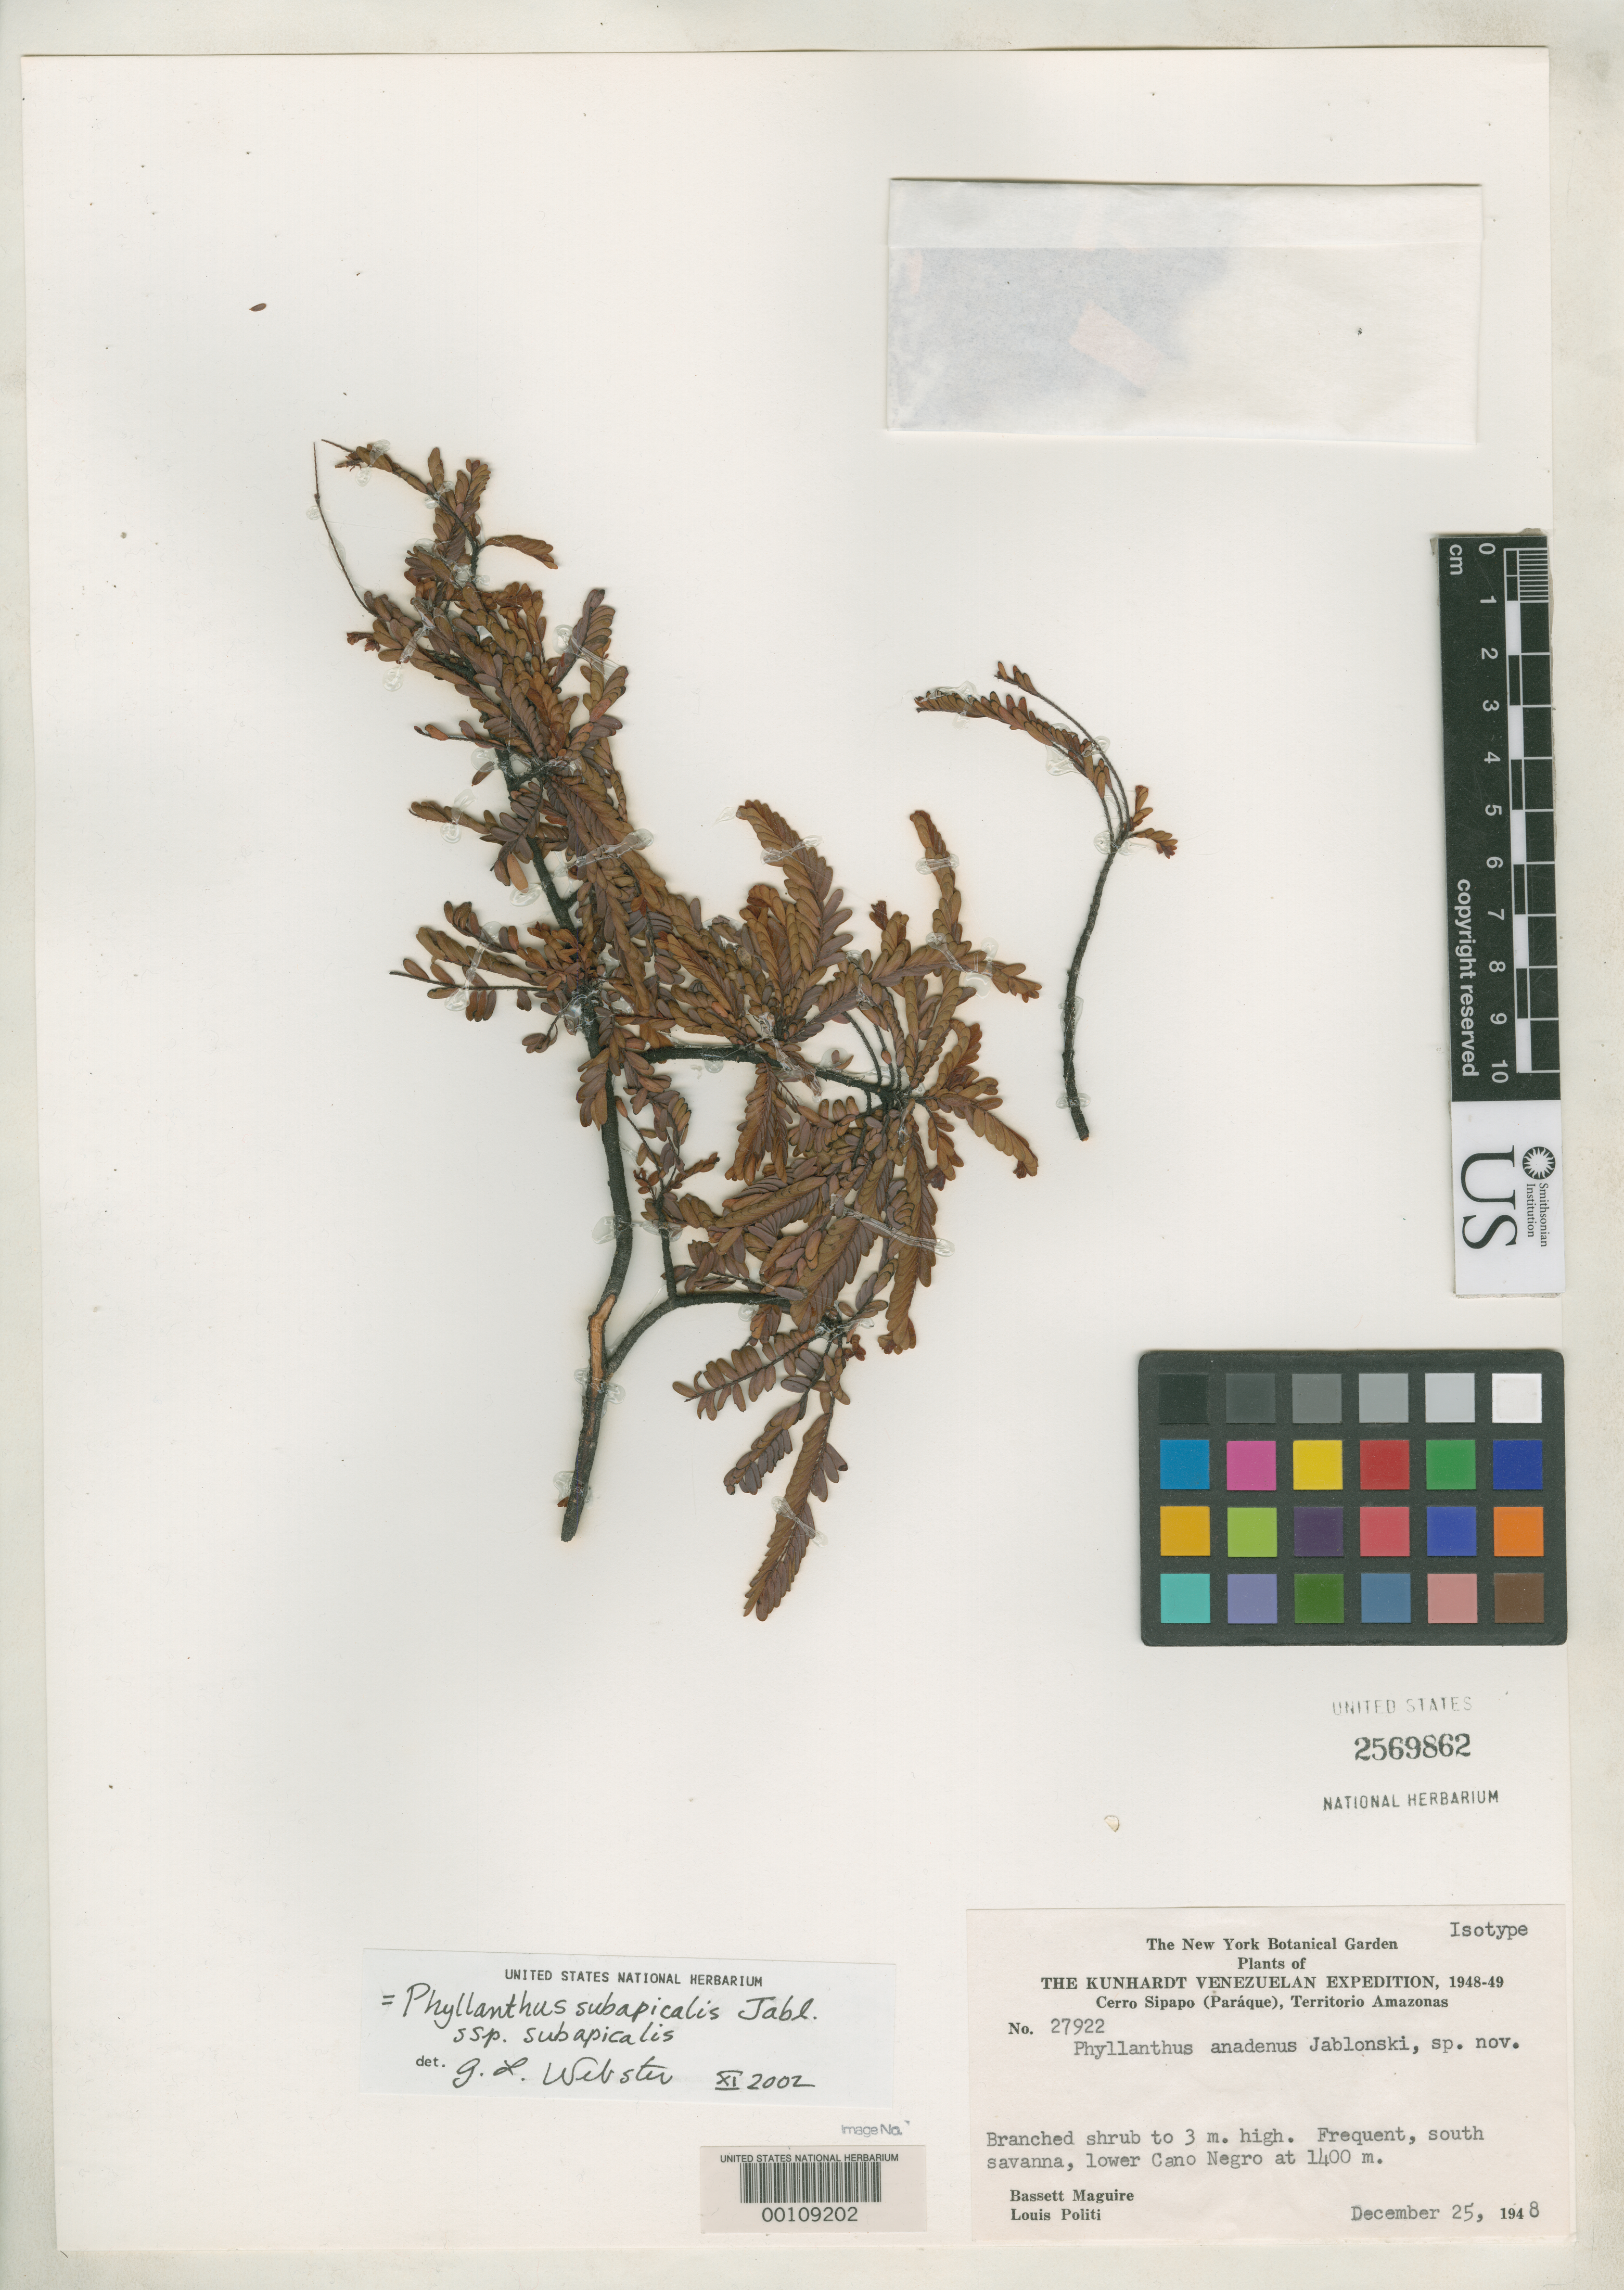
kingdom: Plantae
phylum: Tracheophyta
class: Magnoliopsida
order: Malpighiales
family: Phyllanthaceae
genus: Phyllanthus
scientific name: Phyllanthus anadenus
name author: Jabl.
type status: Isotype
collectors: B. Maguire & L. Politi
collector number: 27922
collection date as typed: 25 Dec 1948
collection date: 1948-12-25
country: Venezuela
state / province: Amazonas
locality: Cerro Sipapo.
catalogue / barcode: US 2569862